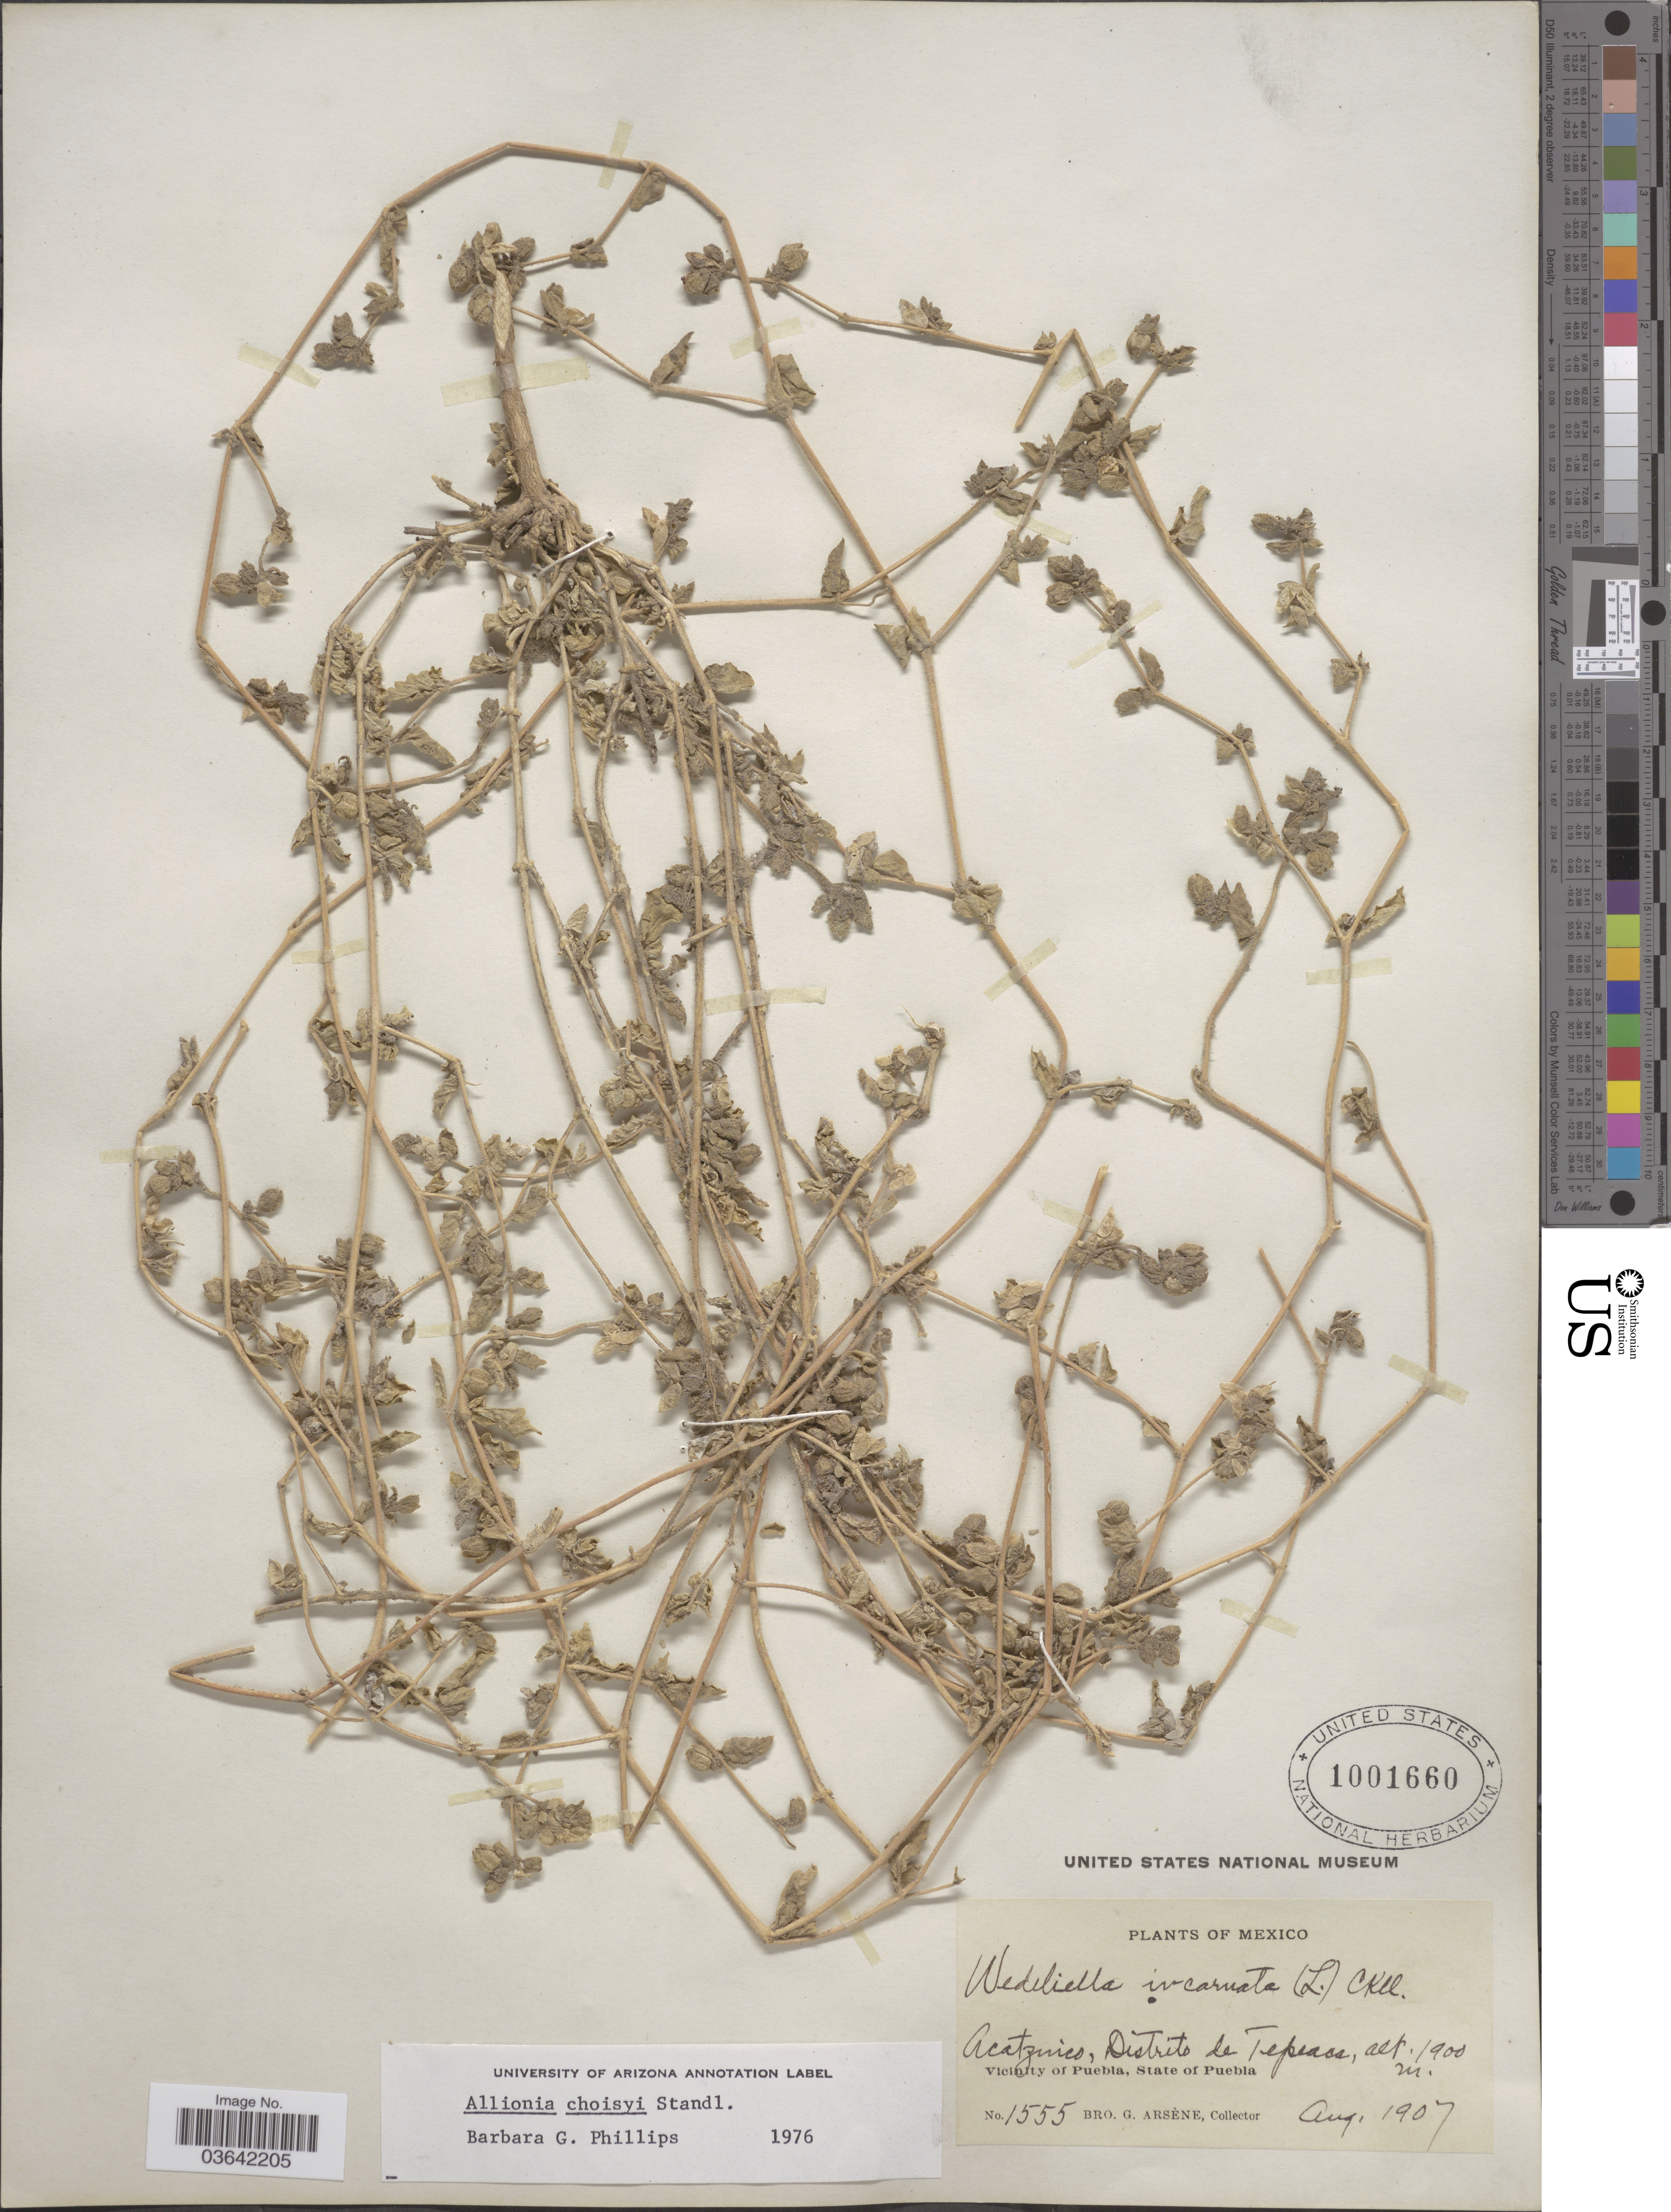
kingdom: Plantae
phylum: Tracheophyta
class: Magnoliopsida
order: Caryophyllales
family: Nyctaginaceae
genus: Allionia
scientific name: Allionia choisyi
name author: Standl.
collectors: Bro. G. Arsène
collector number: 1555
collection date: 1907-08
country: Mexico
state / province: Puebla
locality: Acatzinco, Distrito de Tepeaca. Vicinity of Puebla.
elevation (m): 1900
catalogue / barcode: US 1001660